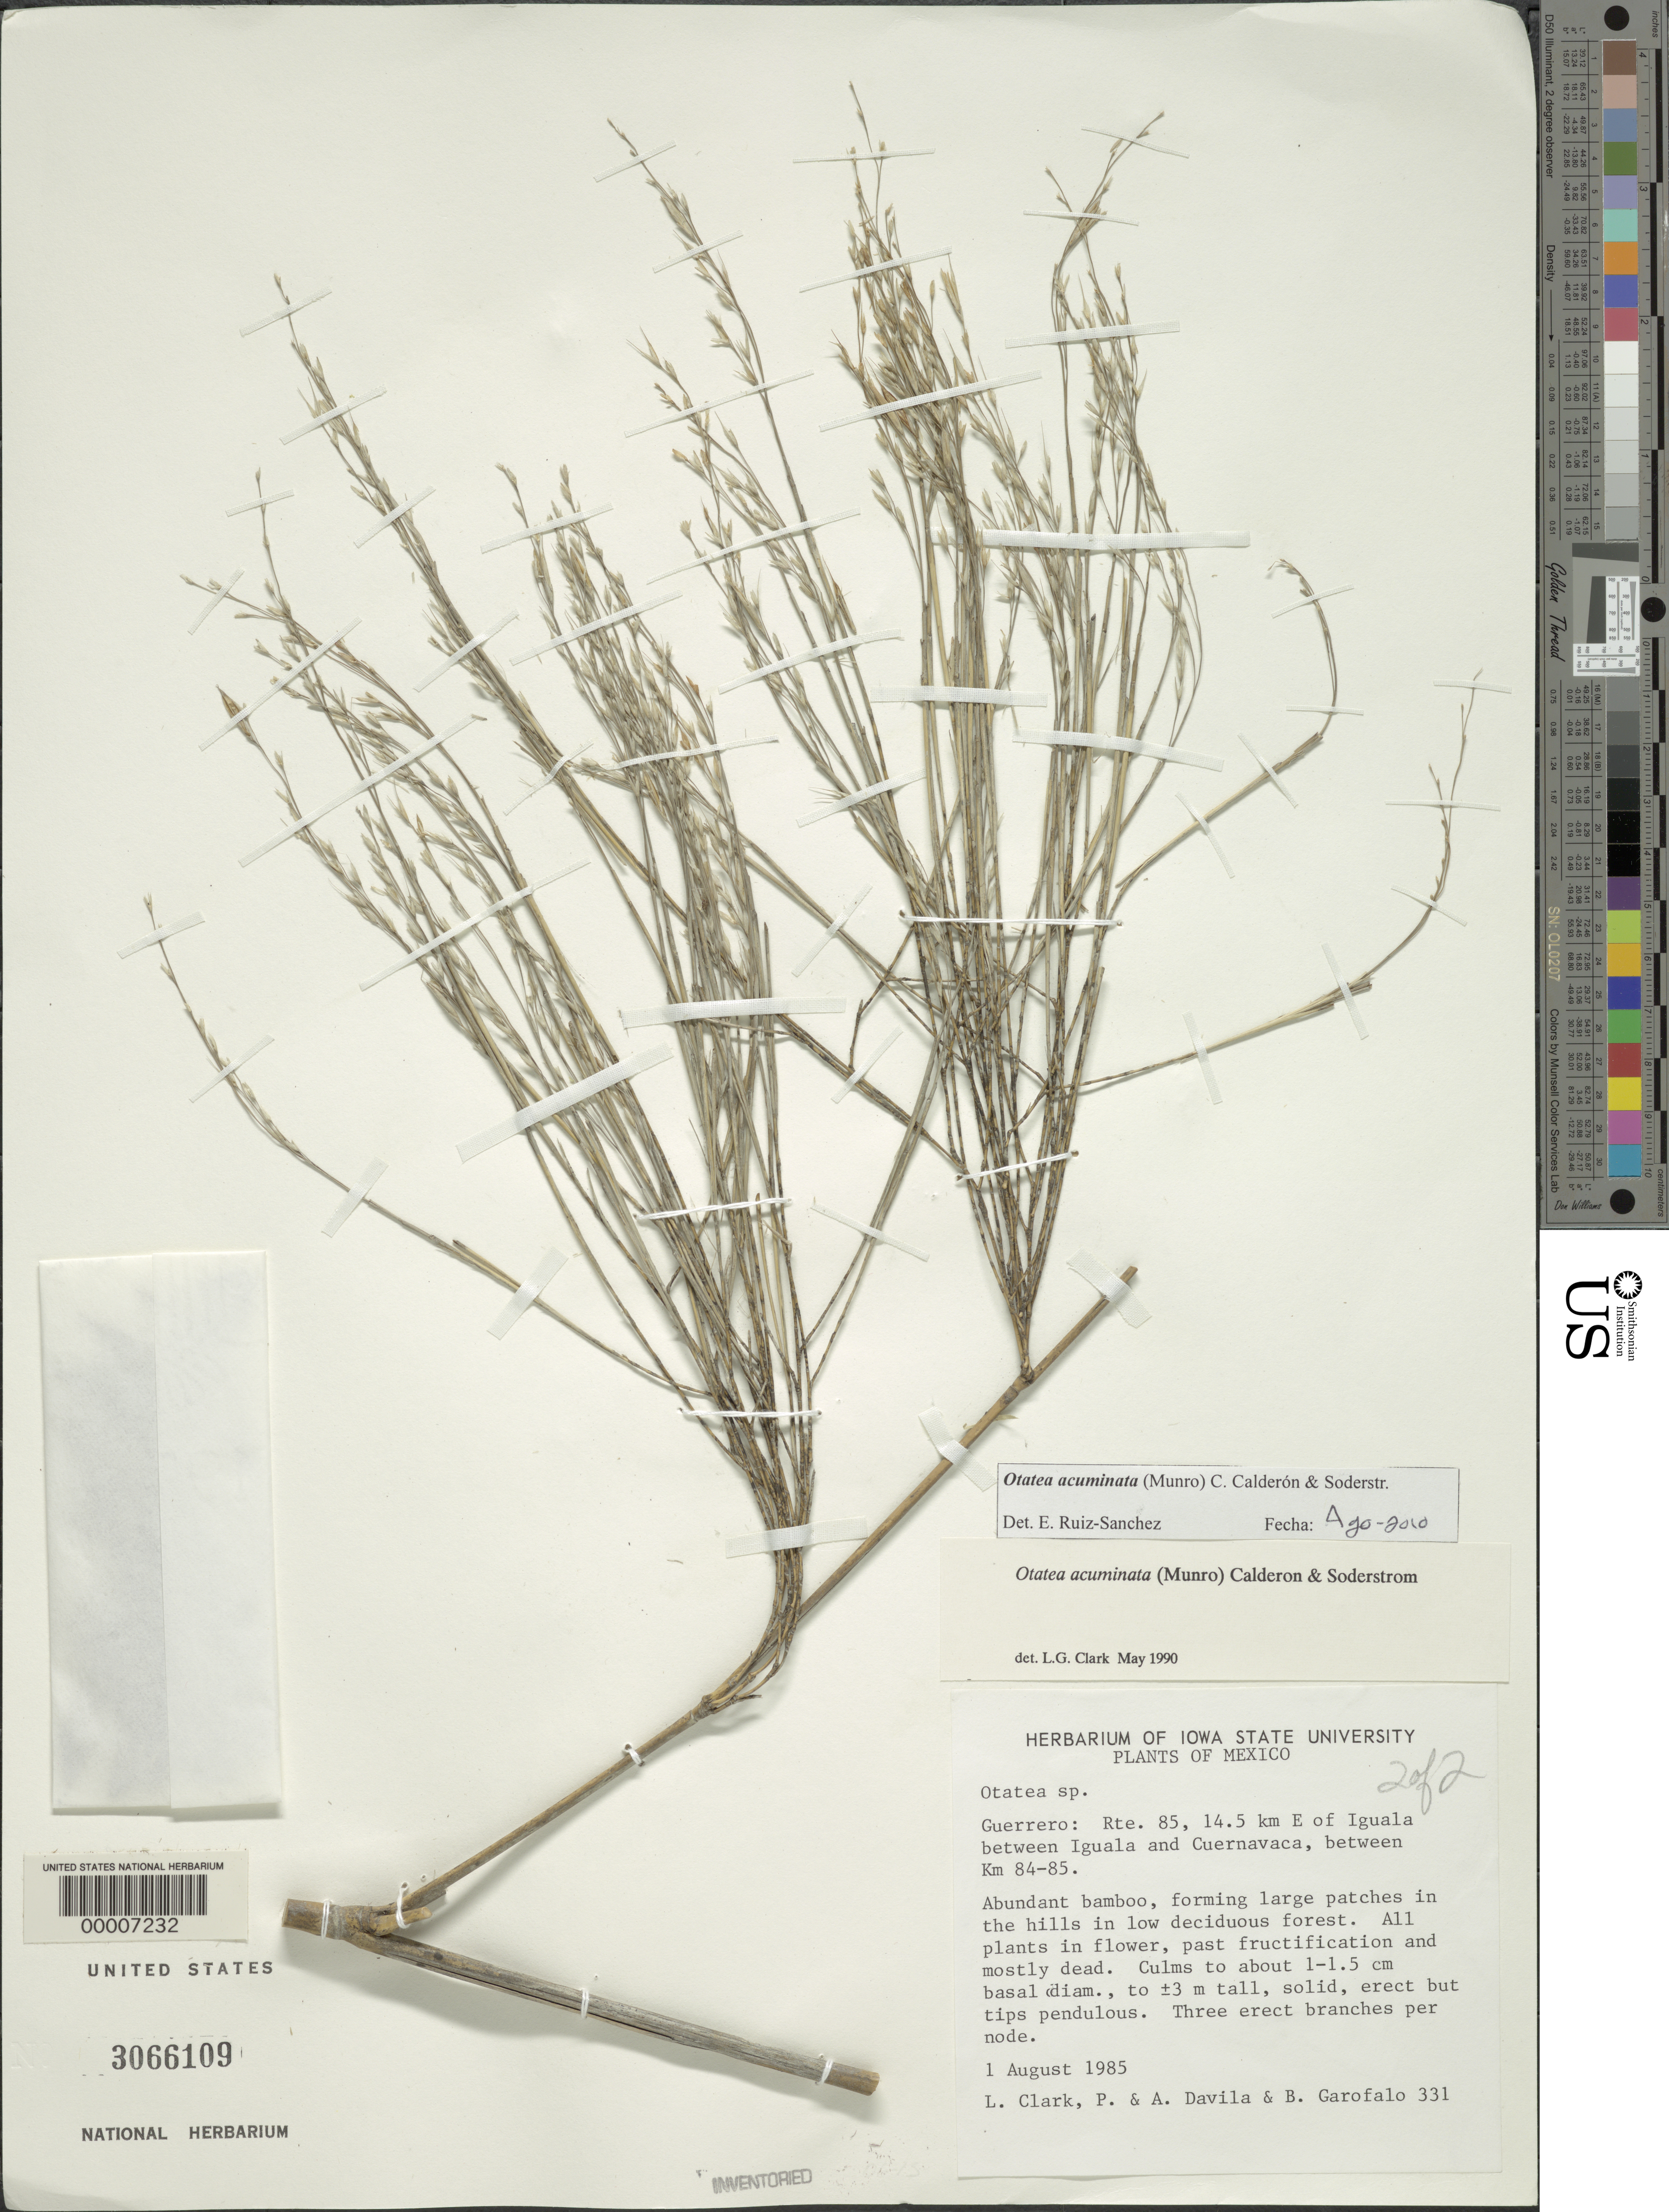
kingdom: Plantae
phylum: Tracheophyta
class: Liliopsida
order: Poales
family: Poaceae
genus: Otatea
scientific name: Otatea acuminata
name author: (Munro) C. E. Calderón & Soderstr.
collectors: L. G. Clark, P. Dávila, A. Davila & B. Garofalo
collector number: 331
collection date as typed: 01 Aug 1985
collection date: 1985-08-01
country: Mexico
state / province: Guerrero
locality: Rte. 85, 14.5 km E of Iguala between Iguala and Cuernavaca, between km 84-85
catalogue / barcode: US 3066109